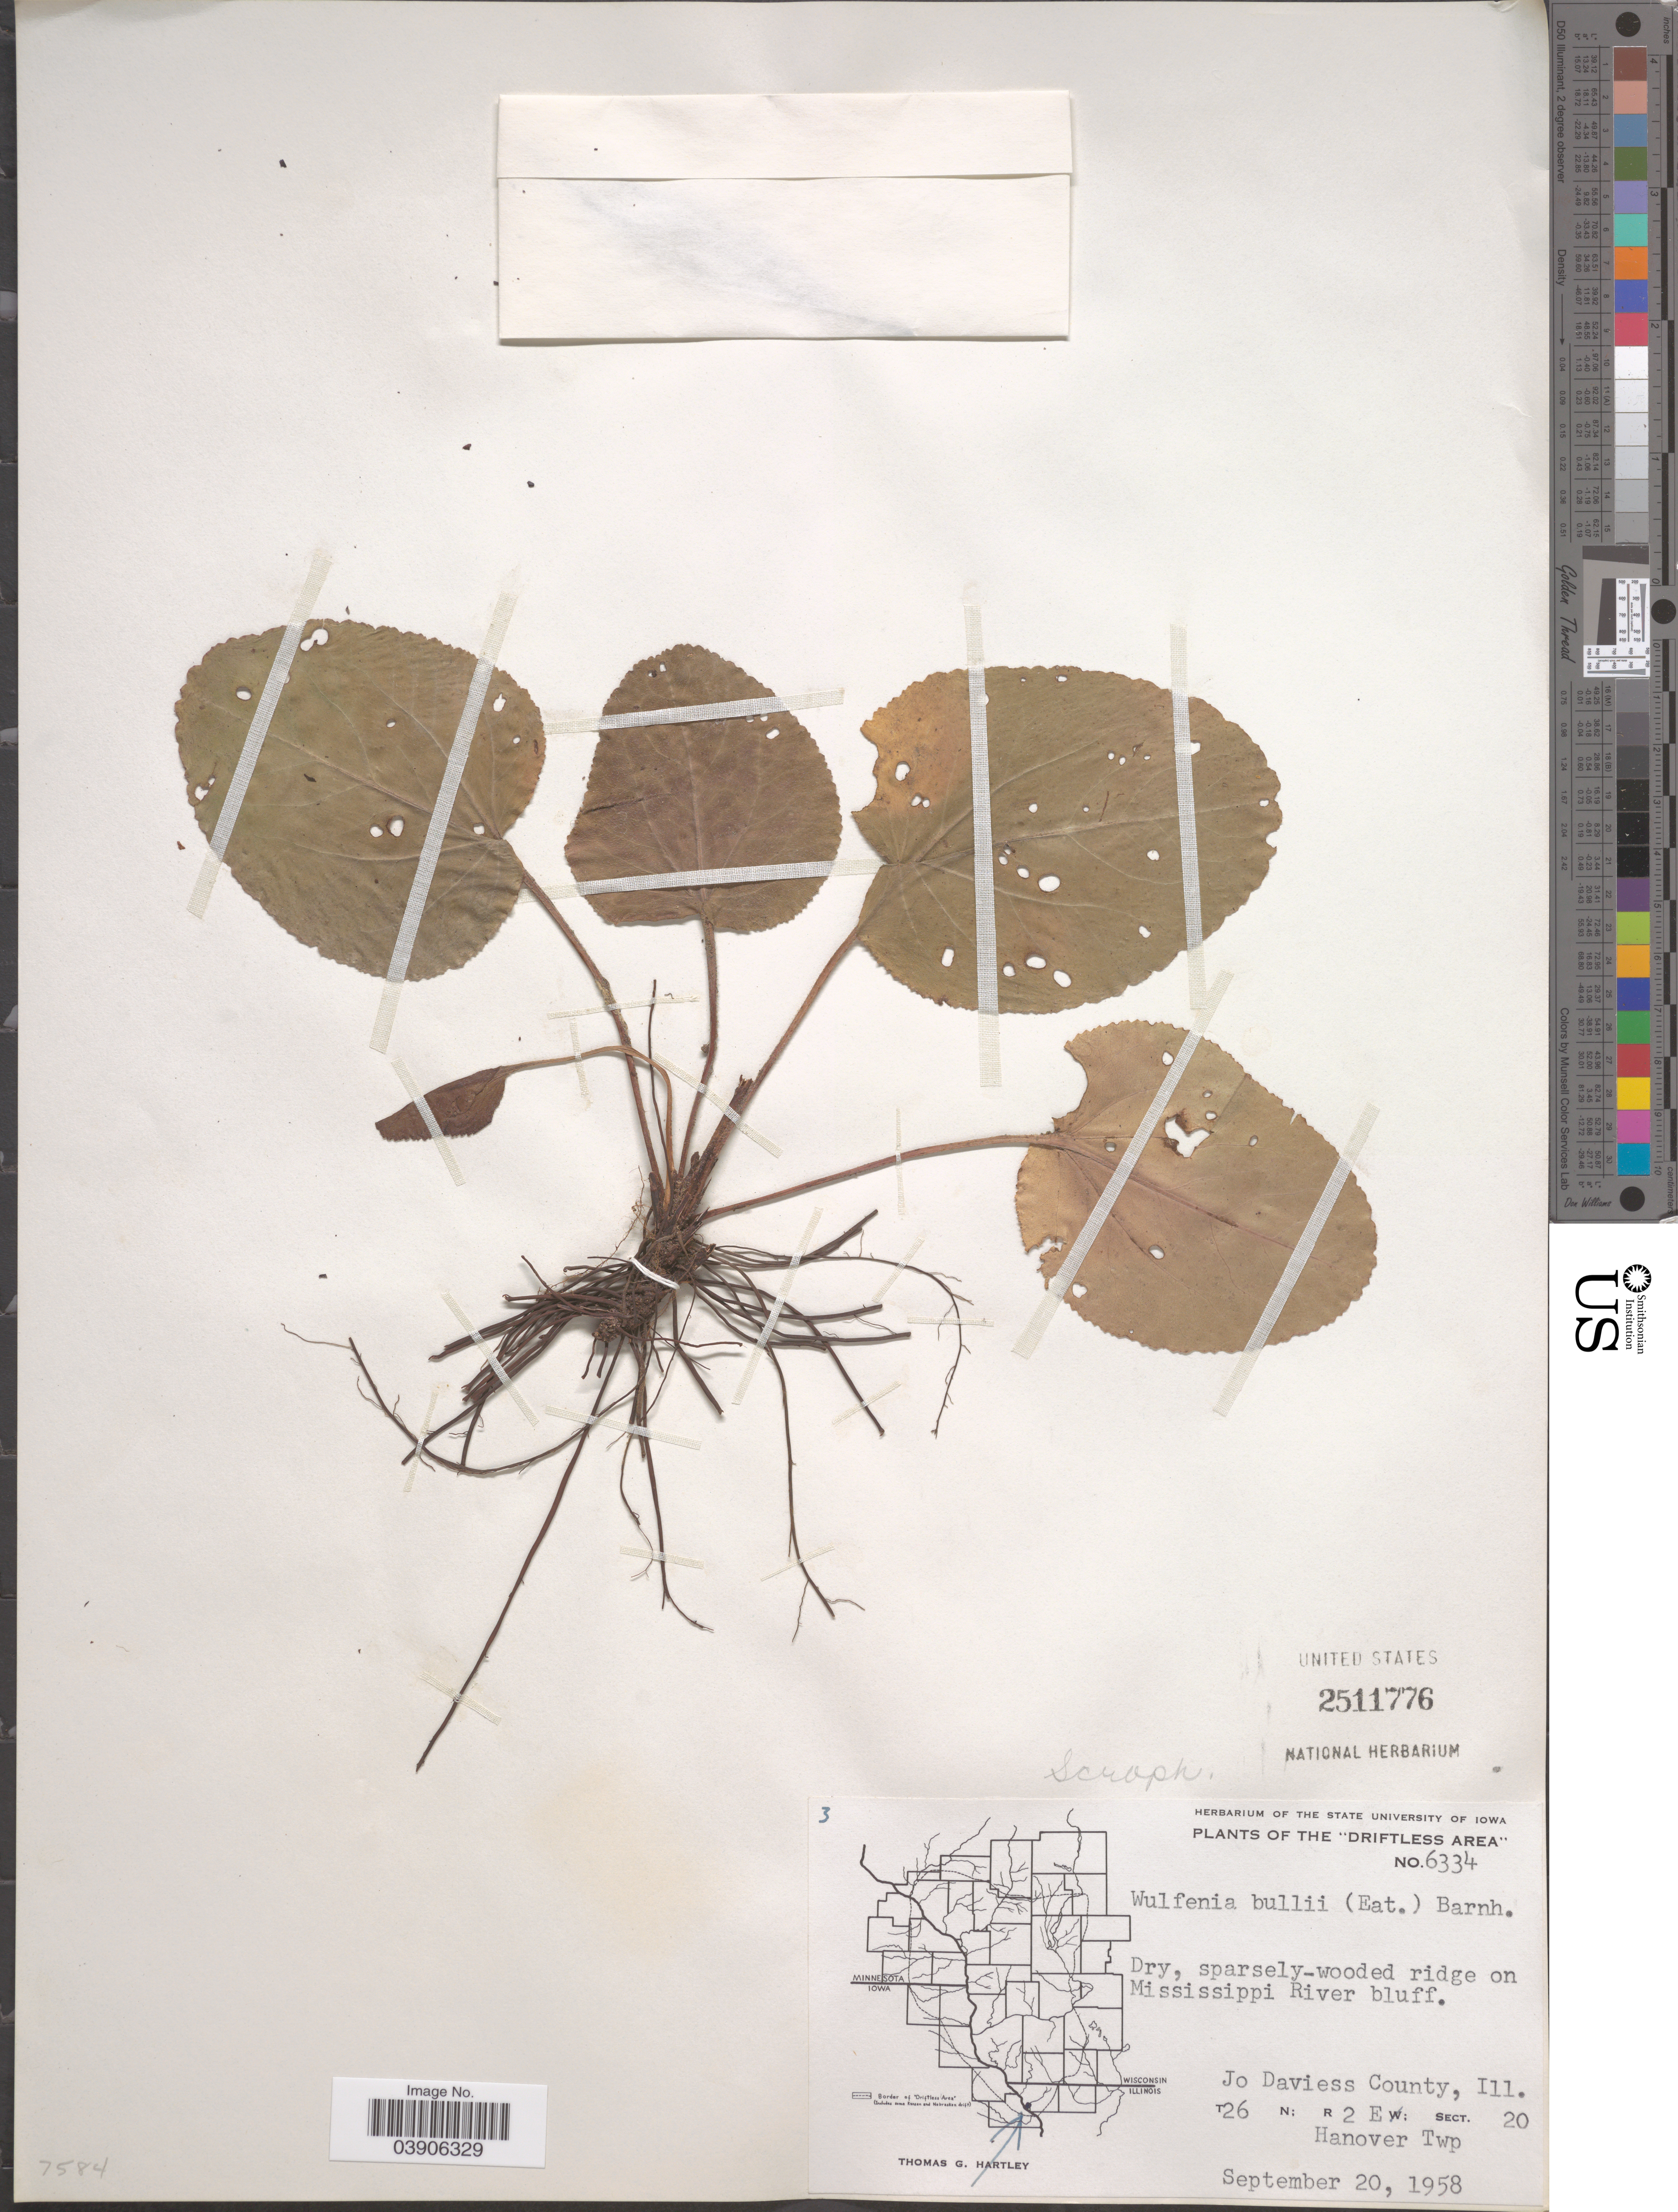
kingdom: Plantae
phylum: Tracheophyta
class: Magnoliopsida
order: Lamiales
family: Plantaginaceae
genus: Synthyris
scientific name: Synthyris bullii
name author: (Eaton) A. Heller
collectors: T. G. Hartley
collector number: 6334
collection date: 1958-09-20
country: United States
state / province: Illinois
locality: The "Driftless Area". Dry, sparsely-wooded ridge on Mississippi River bluff. Jo Daviess County. T26N; R2E; Sect. 20. Hanover Twp.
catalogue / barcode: US 2511776